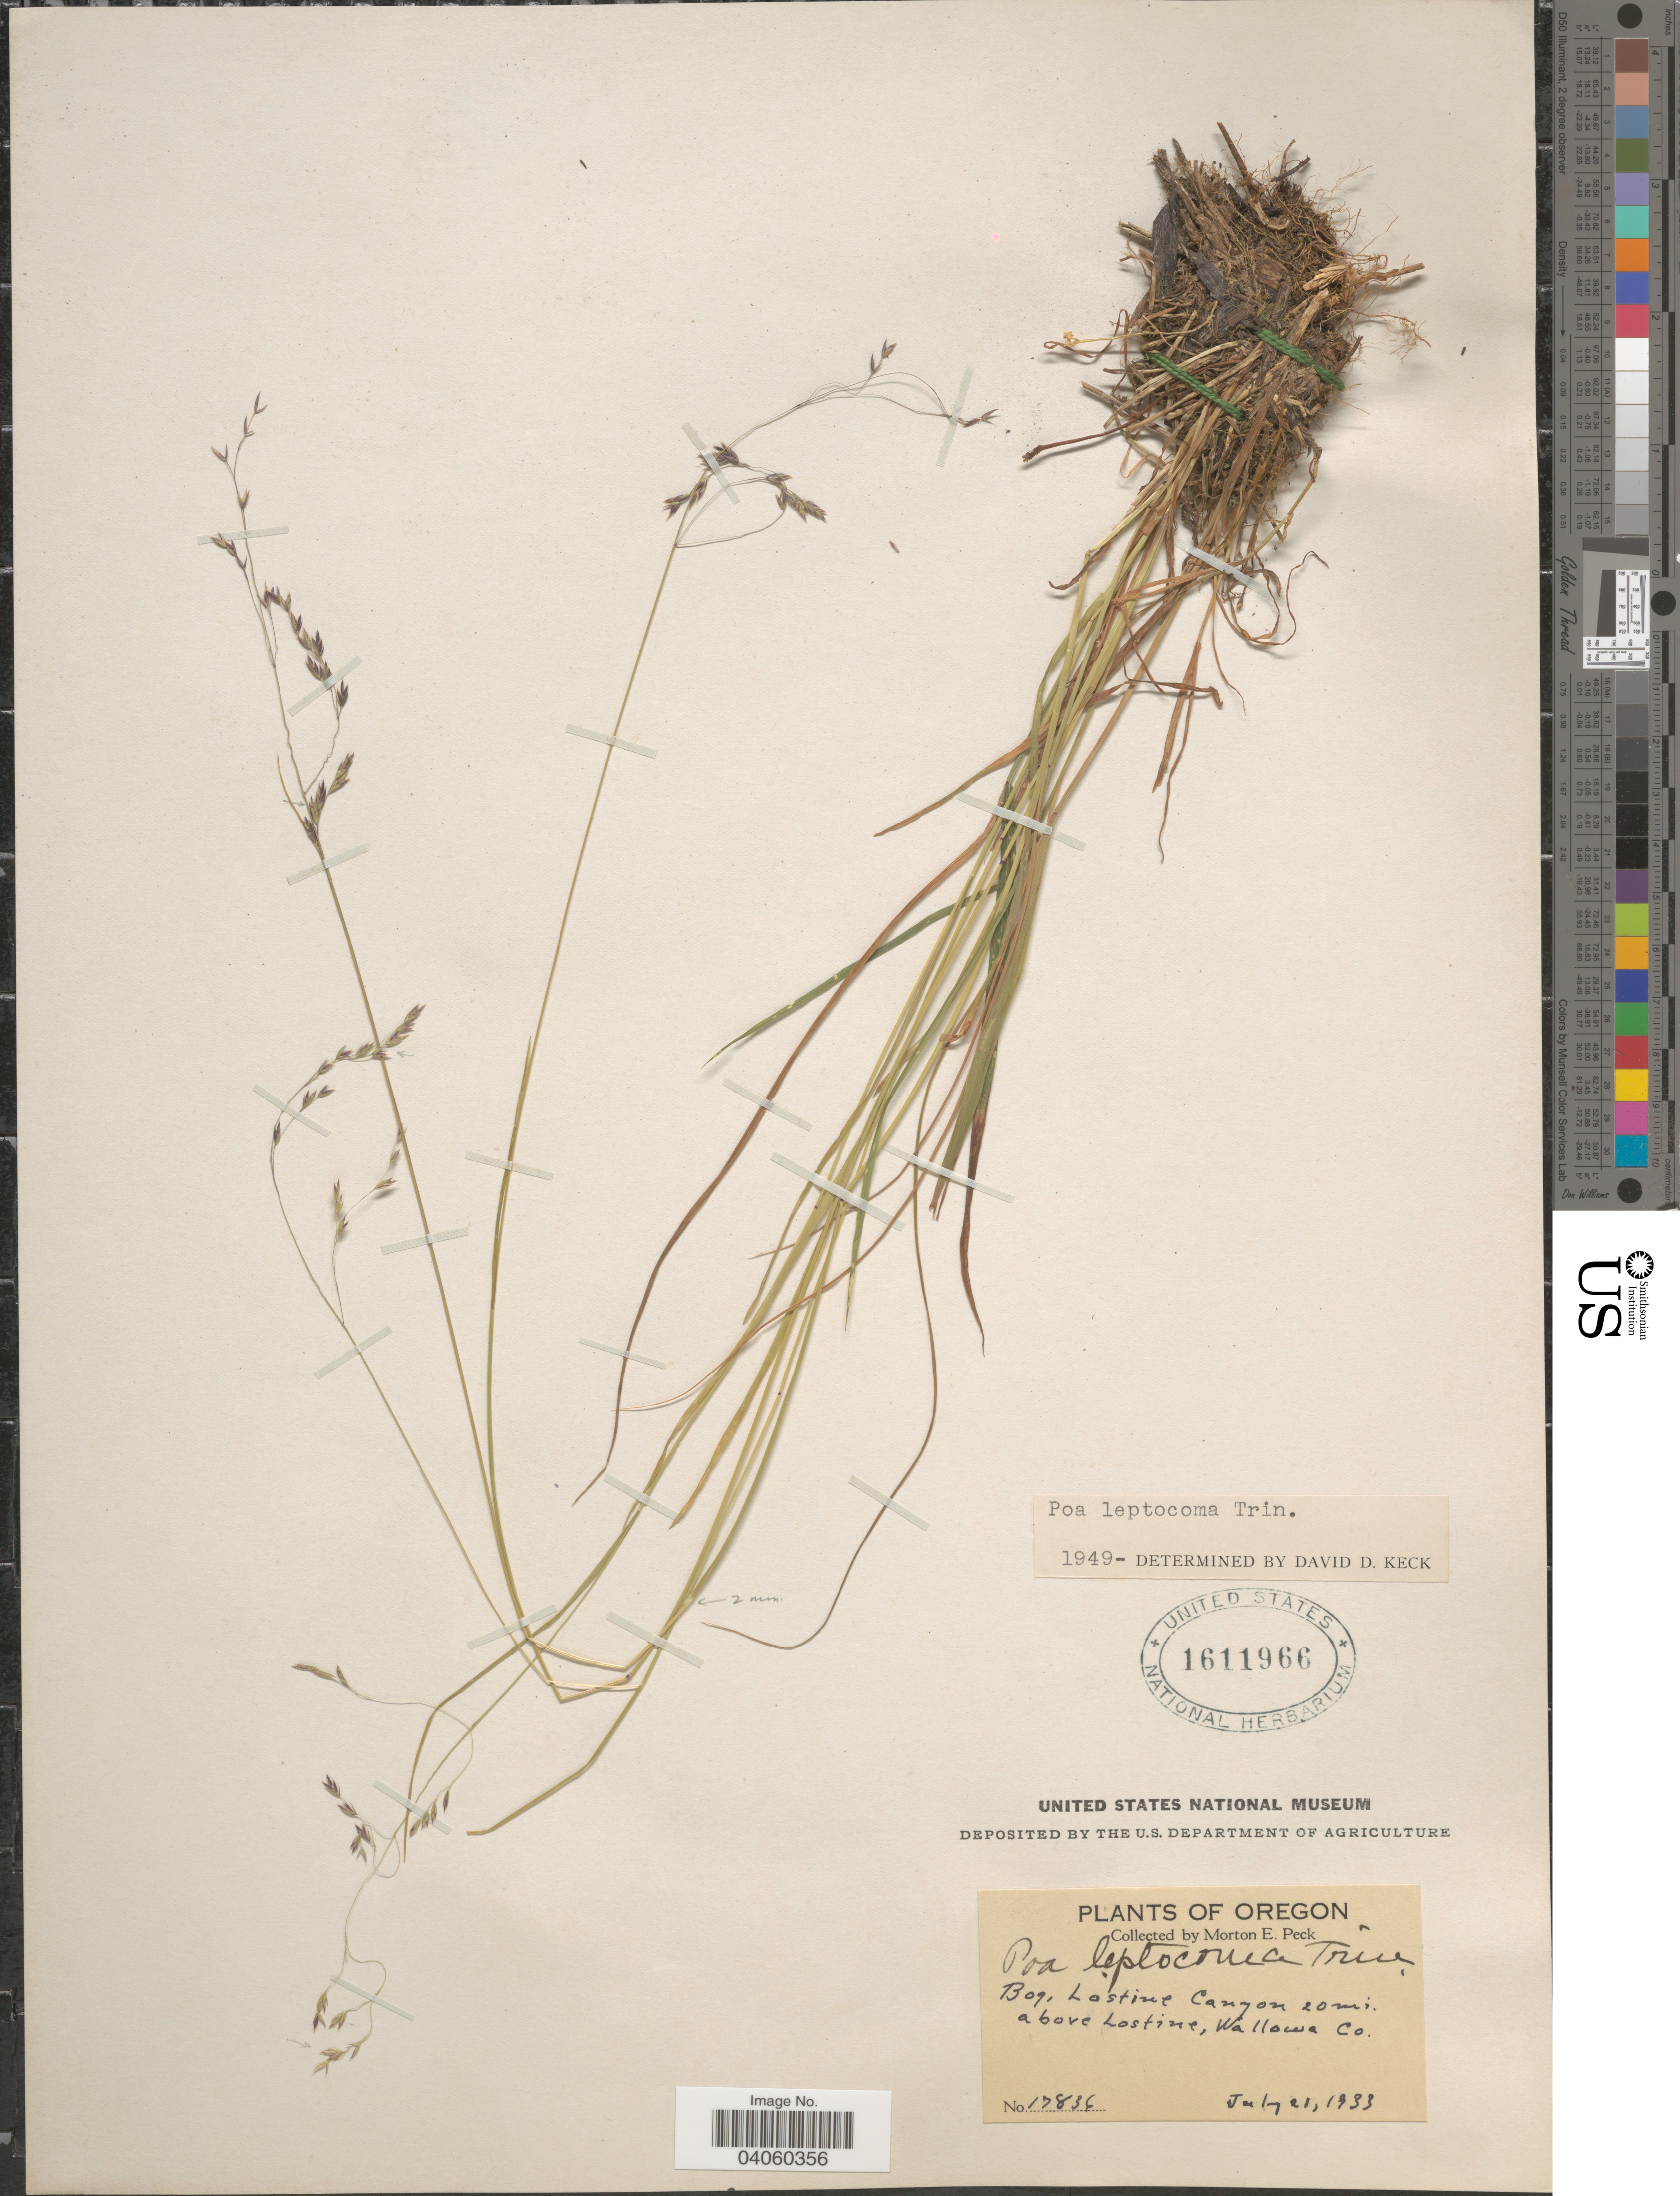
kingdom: Plantae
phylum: Tracheophyta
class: Liliopsida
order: Poales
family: Poaceae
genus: Poa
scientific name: Poa leptocoma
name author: Trin.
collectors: M. E. Peck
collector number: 17836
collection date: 1933-07-21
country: United States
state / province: Oregon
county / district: Wallowa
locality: Bog, Lostine Canyon 20 mi. above Lostine, Wallowa Co.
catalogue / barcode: US 1611966